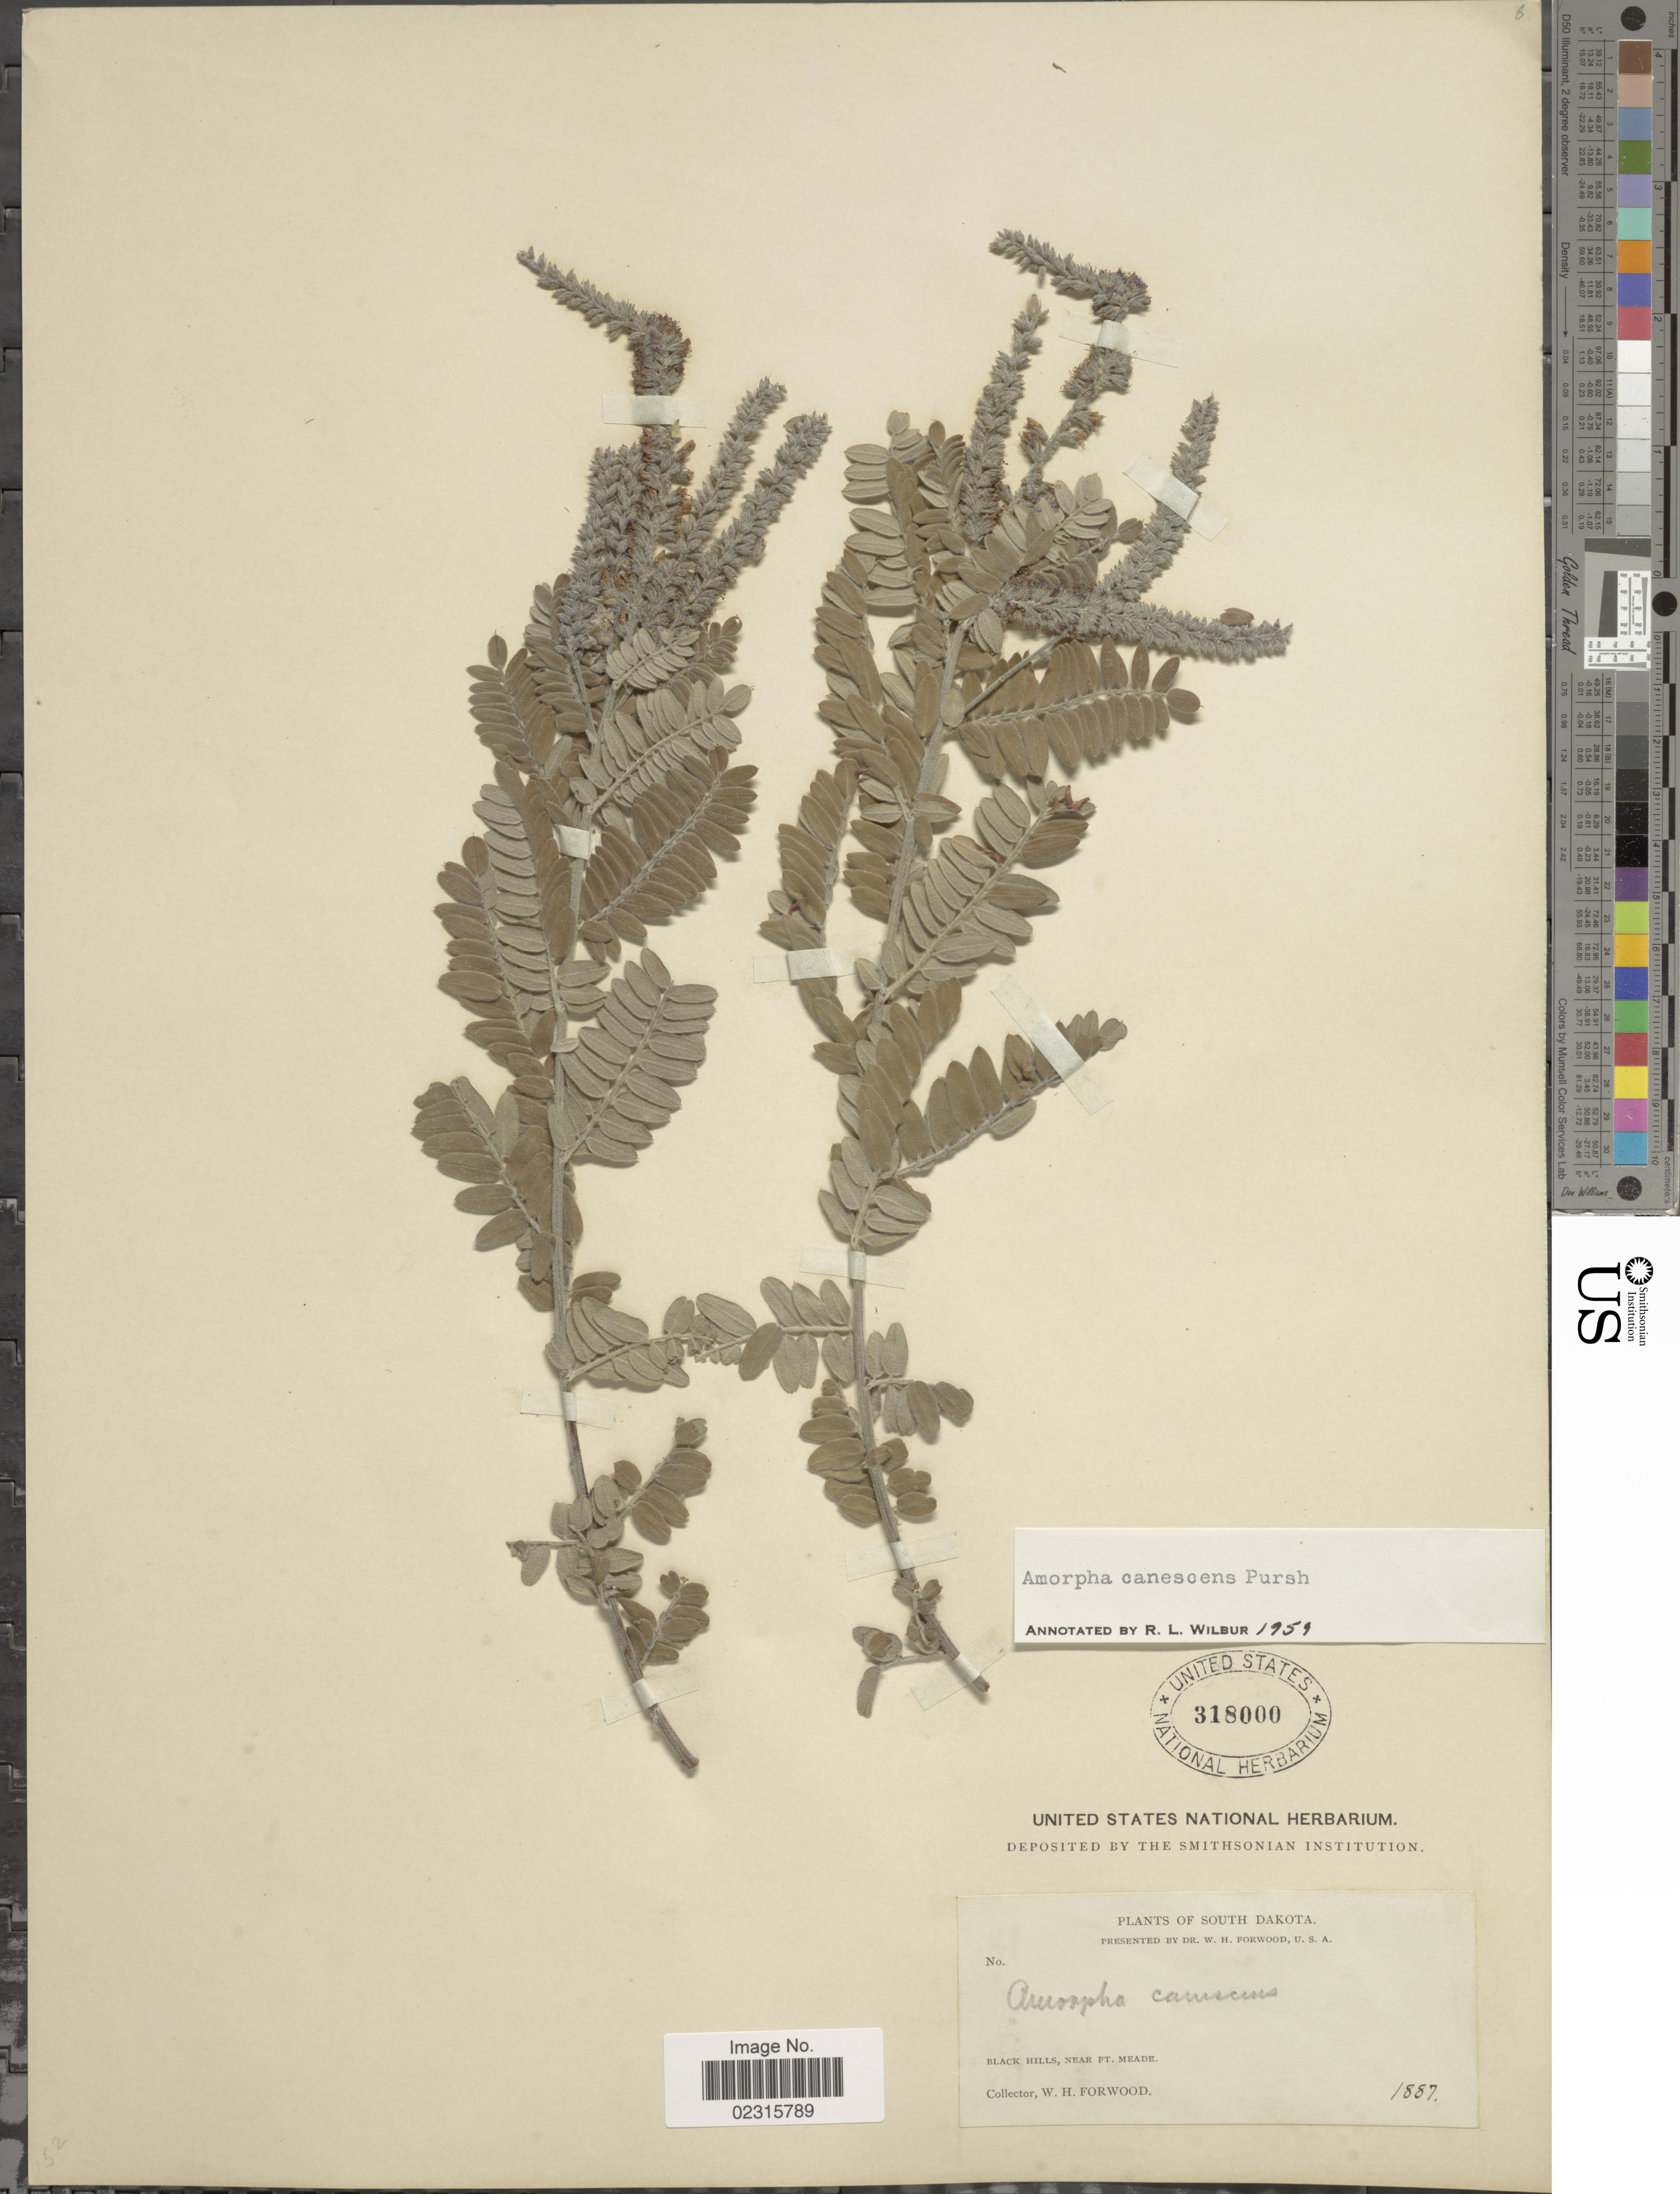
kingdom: Plantae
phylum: Tracheophyta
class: Magnoliopsida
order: Fabales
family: Fabaceae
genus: Amorpha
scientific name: Amorpha canescens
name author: Pursh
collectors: W. Forwood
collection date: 1887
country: United States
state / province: South Dakota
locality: Black Hills, near Ft. Meade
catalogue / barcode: US 318000